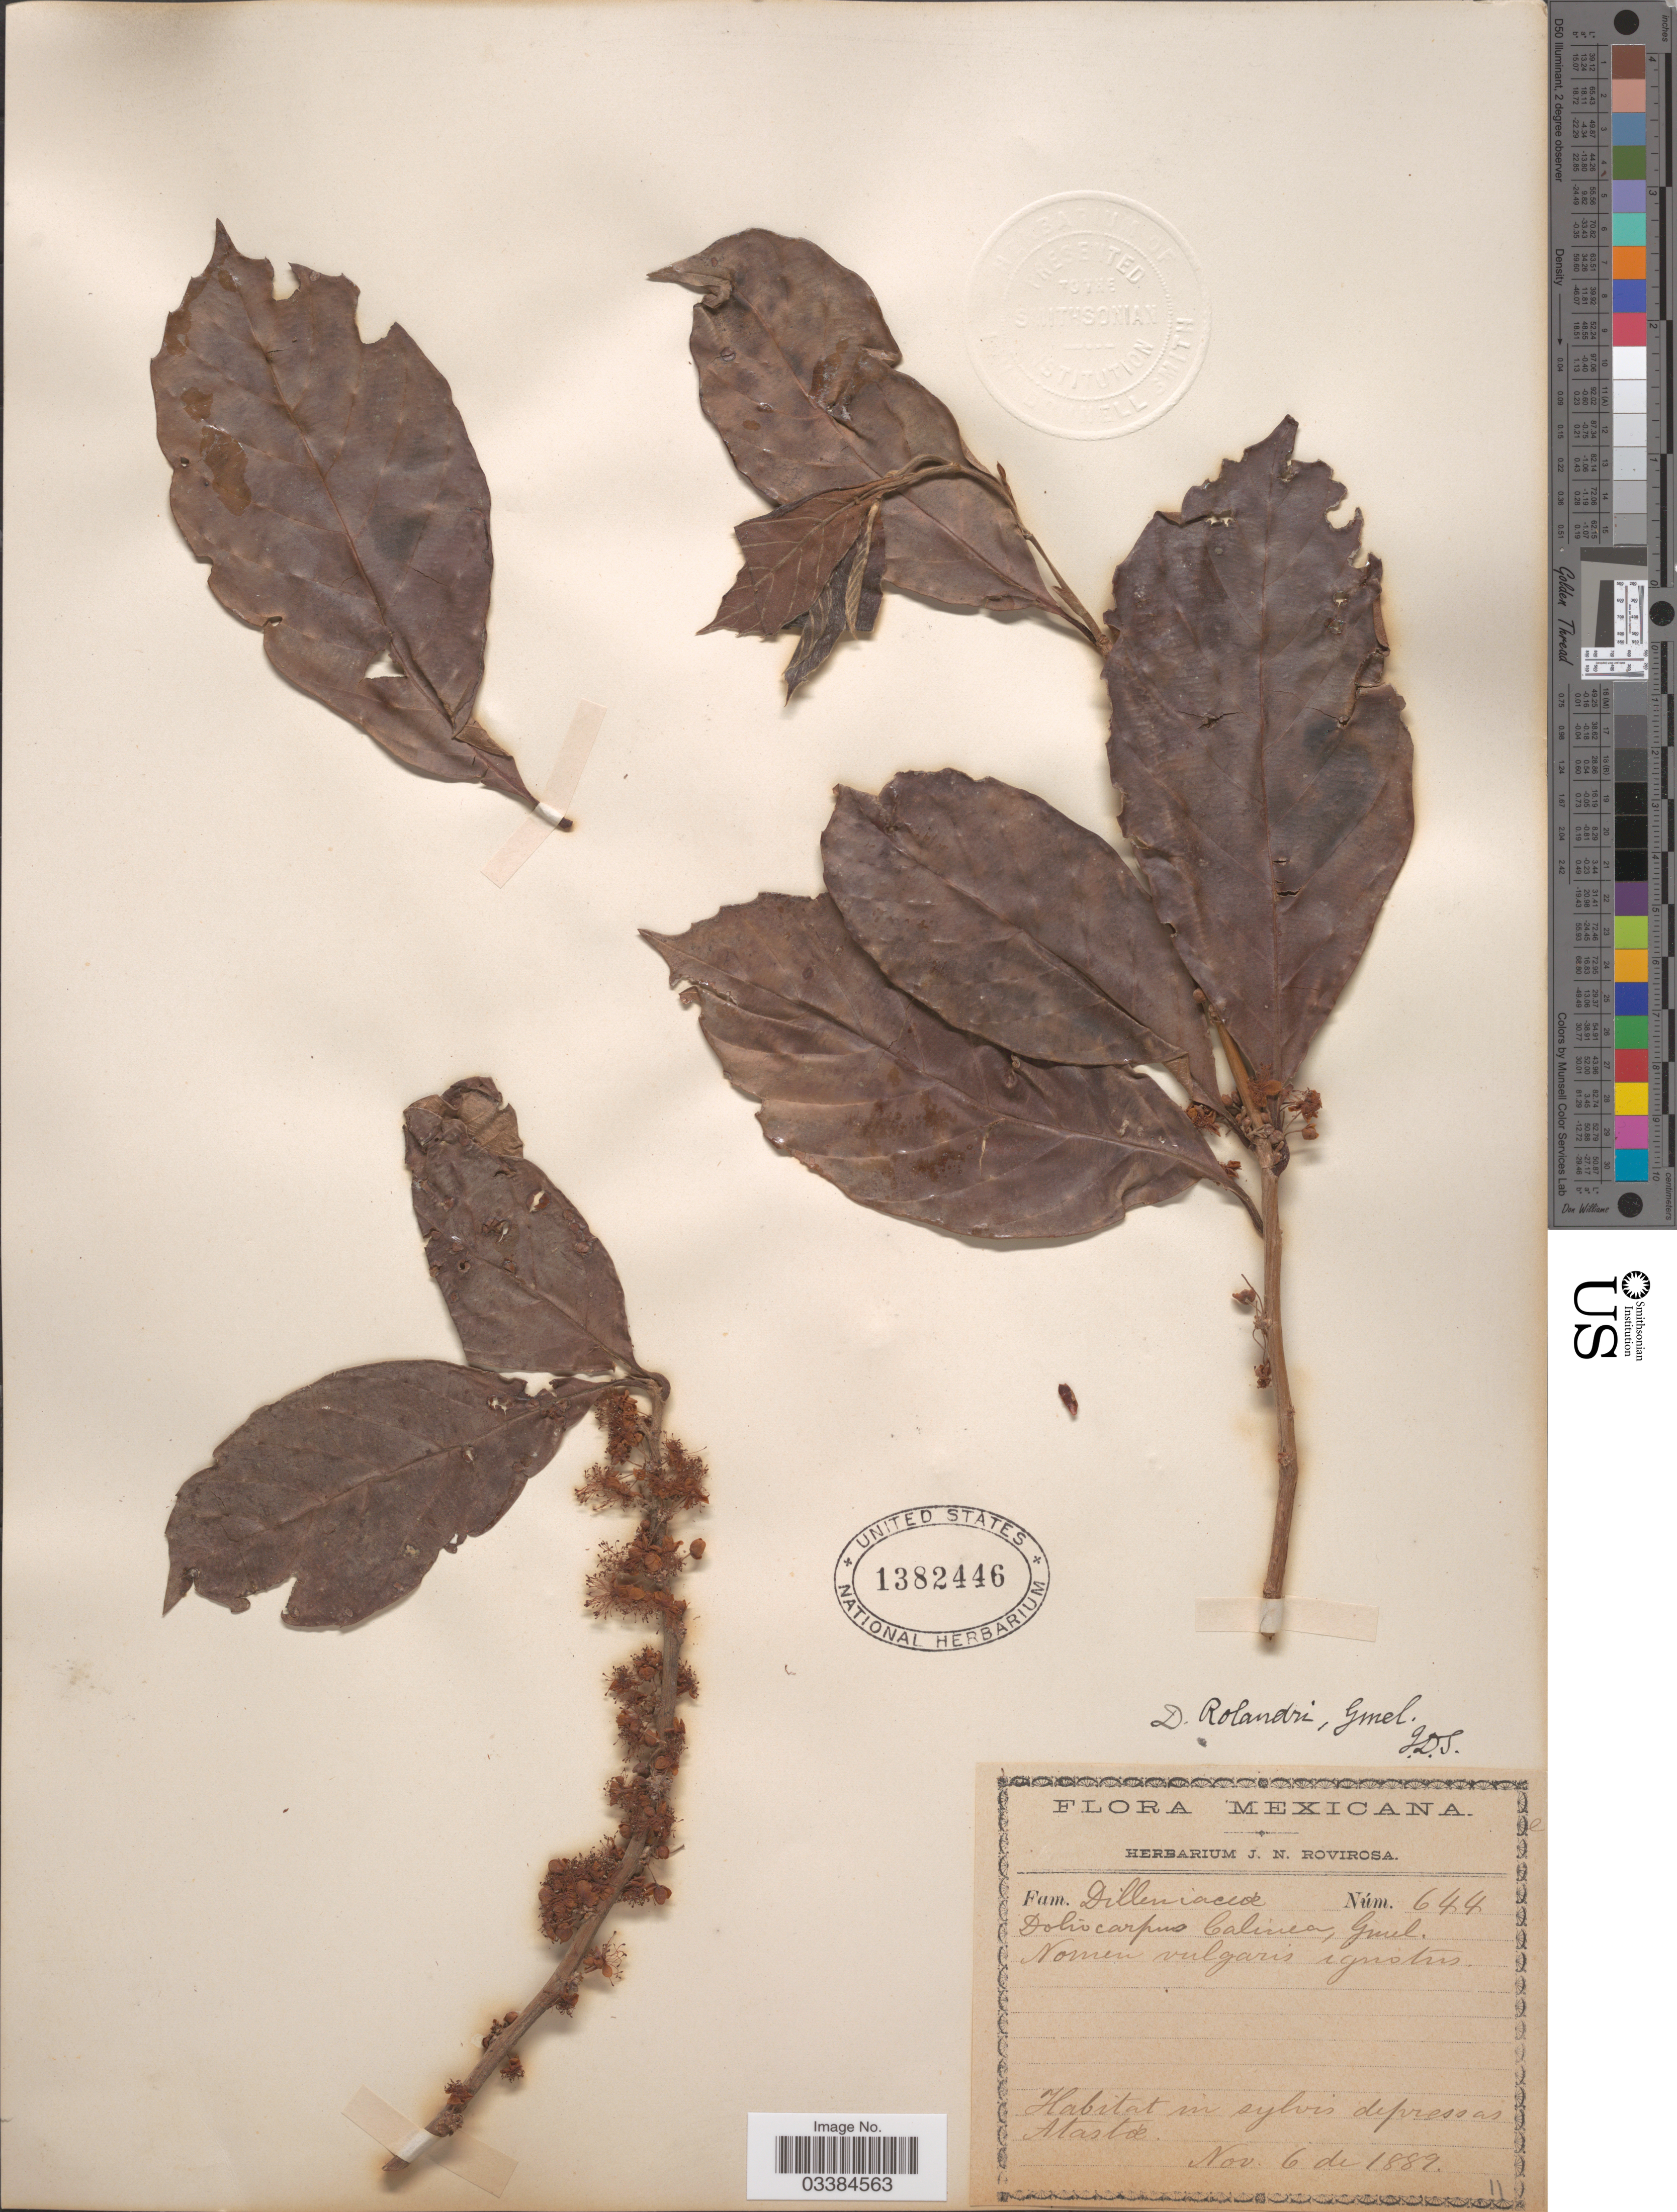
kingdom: Plantae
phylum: Tracheophyta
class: Magnoliopsida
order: Dilleniales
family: Dilleniaceae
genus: Doliocarpus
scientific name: Doliocarpus dentatus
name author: (Aubl.) Standl.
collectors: ex herb. J. N. Rovirosa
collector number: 644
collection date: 1889-11-06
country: Mexico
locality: Atastae.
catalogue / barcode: US 1382446